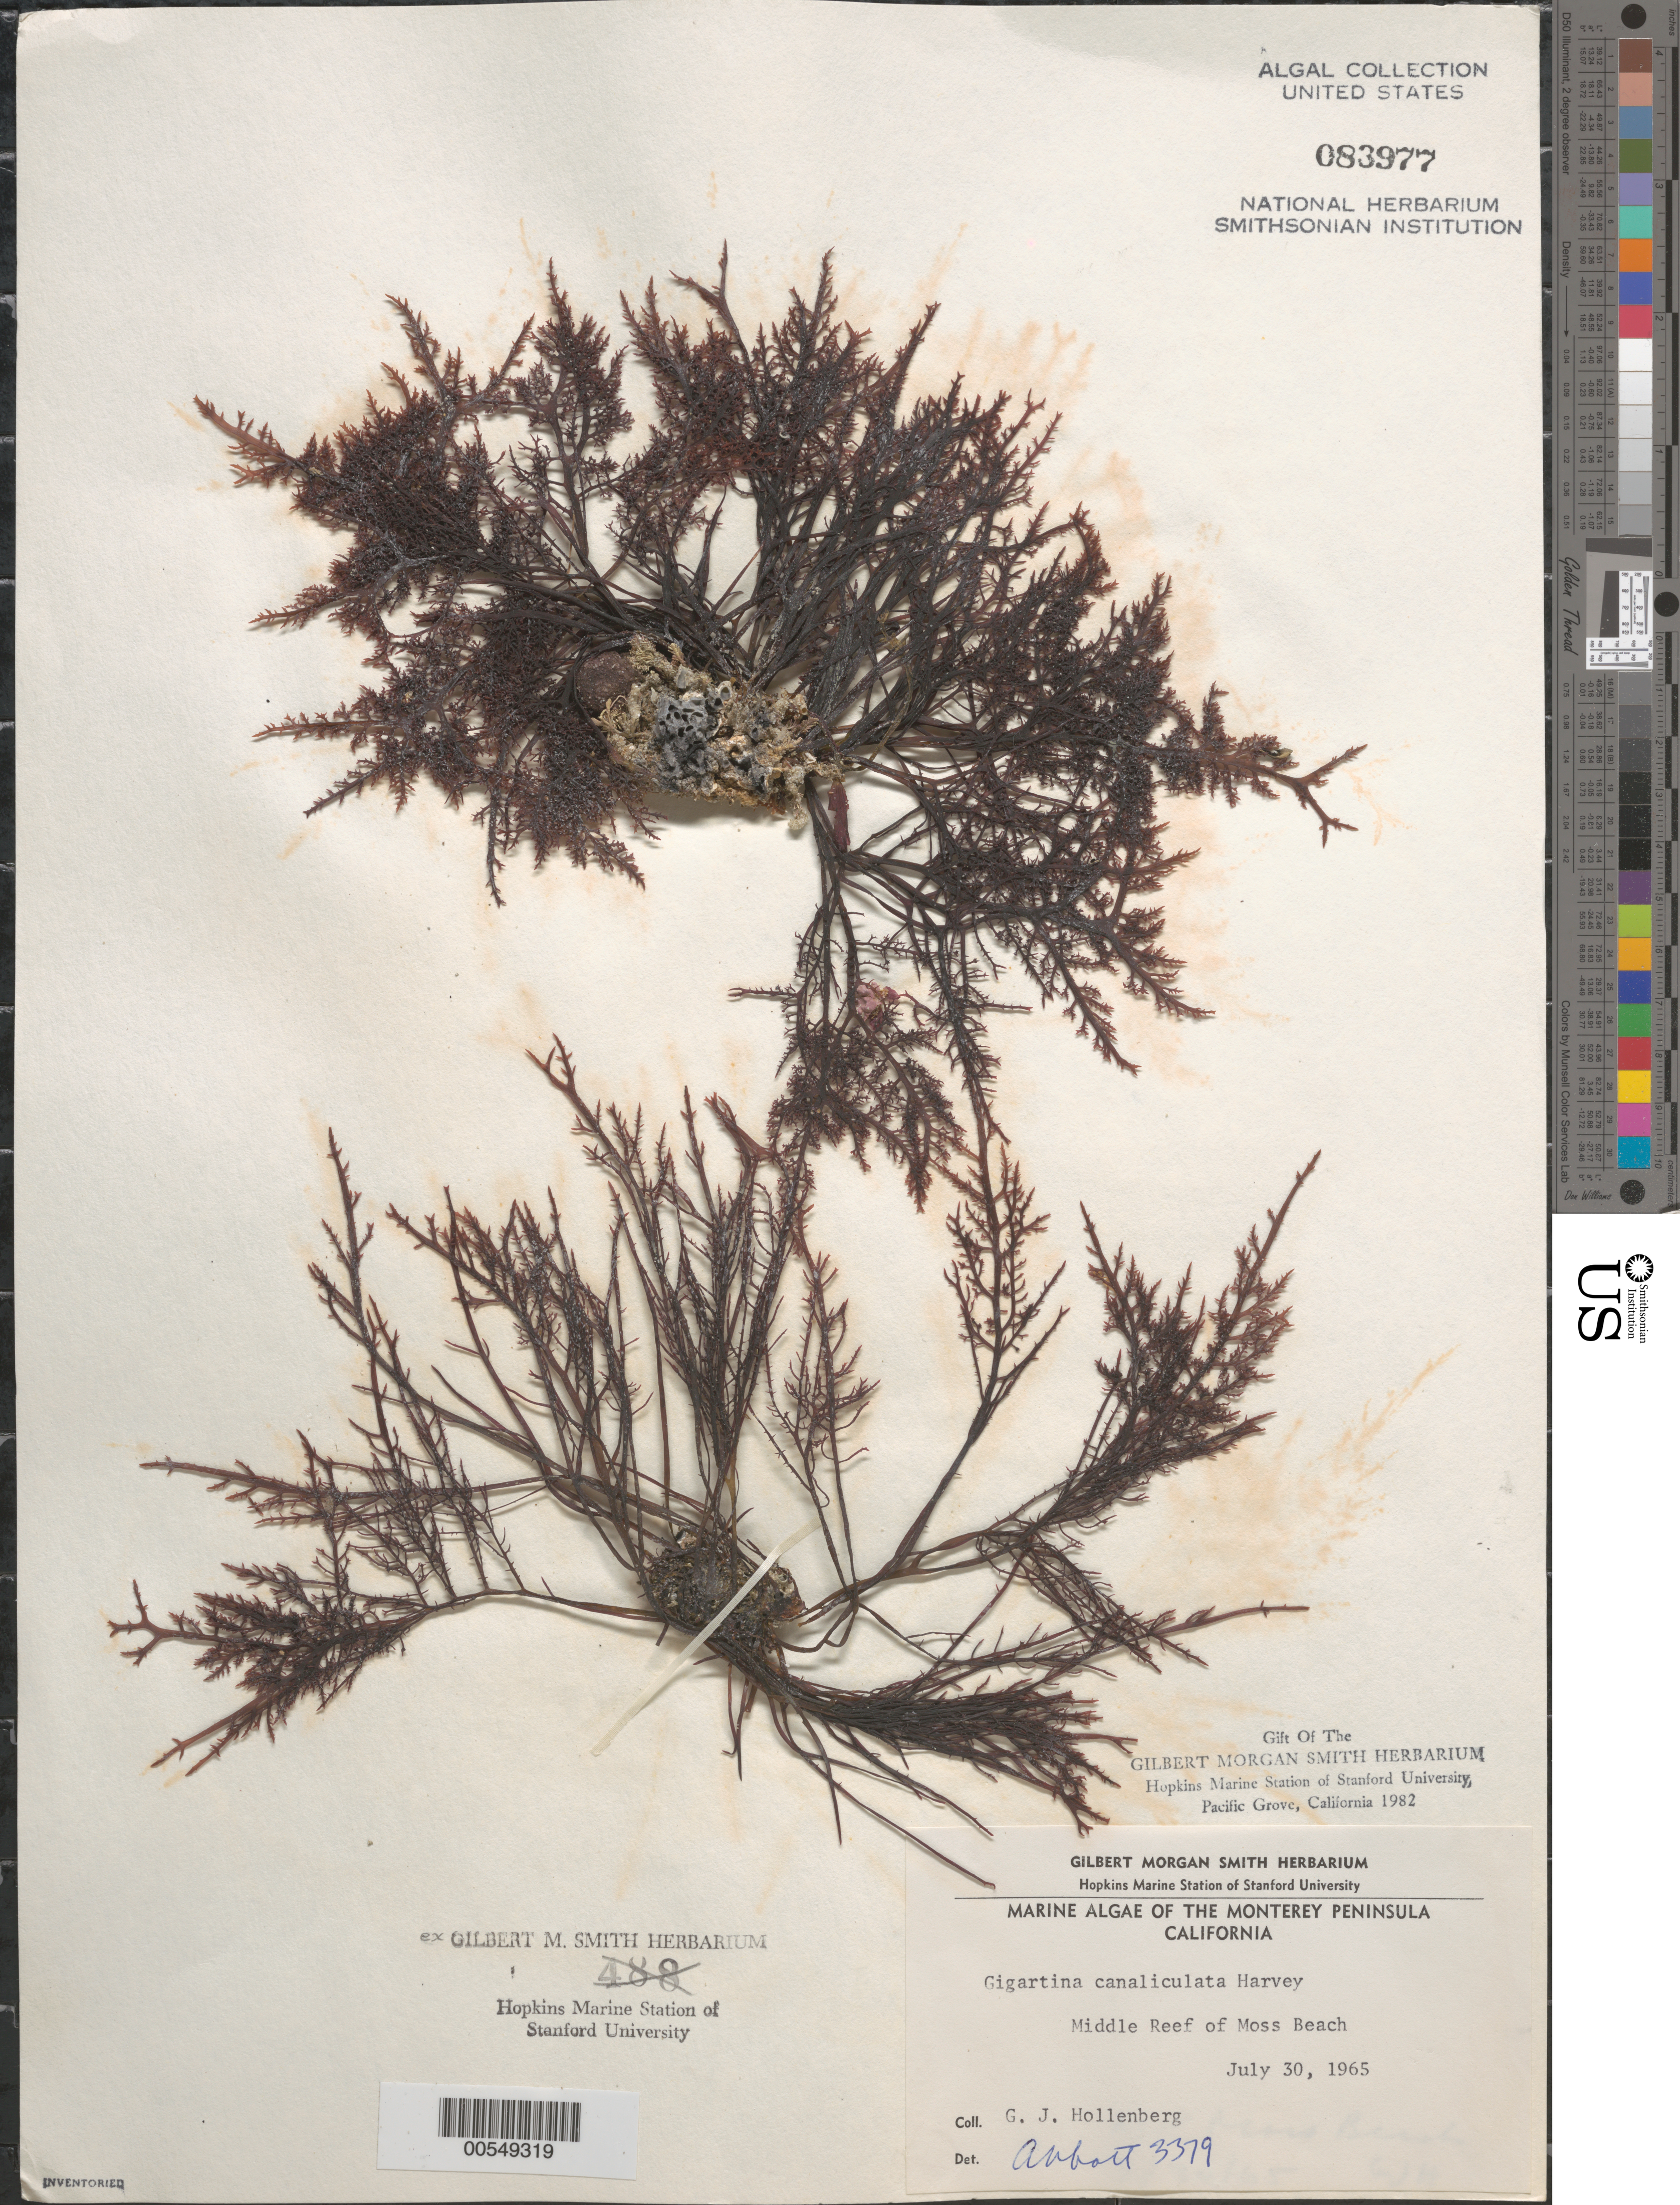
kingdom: Plantae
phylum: Rhodophyta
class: Florideophyceae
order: Gigartinales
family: Gigartinaceae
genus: Chondracanthus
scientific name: Chondracanthus canaliculatus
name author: (Harv.) Guiry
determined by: Algae name updating Project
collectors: G. Hollenberg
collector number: IAA 3379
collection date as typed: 30 Jul 1965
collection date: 1965-07-30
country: United States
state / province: California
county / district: Monterey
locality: Middle Reef of Moss Beach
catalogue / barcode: US 83977